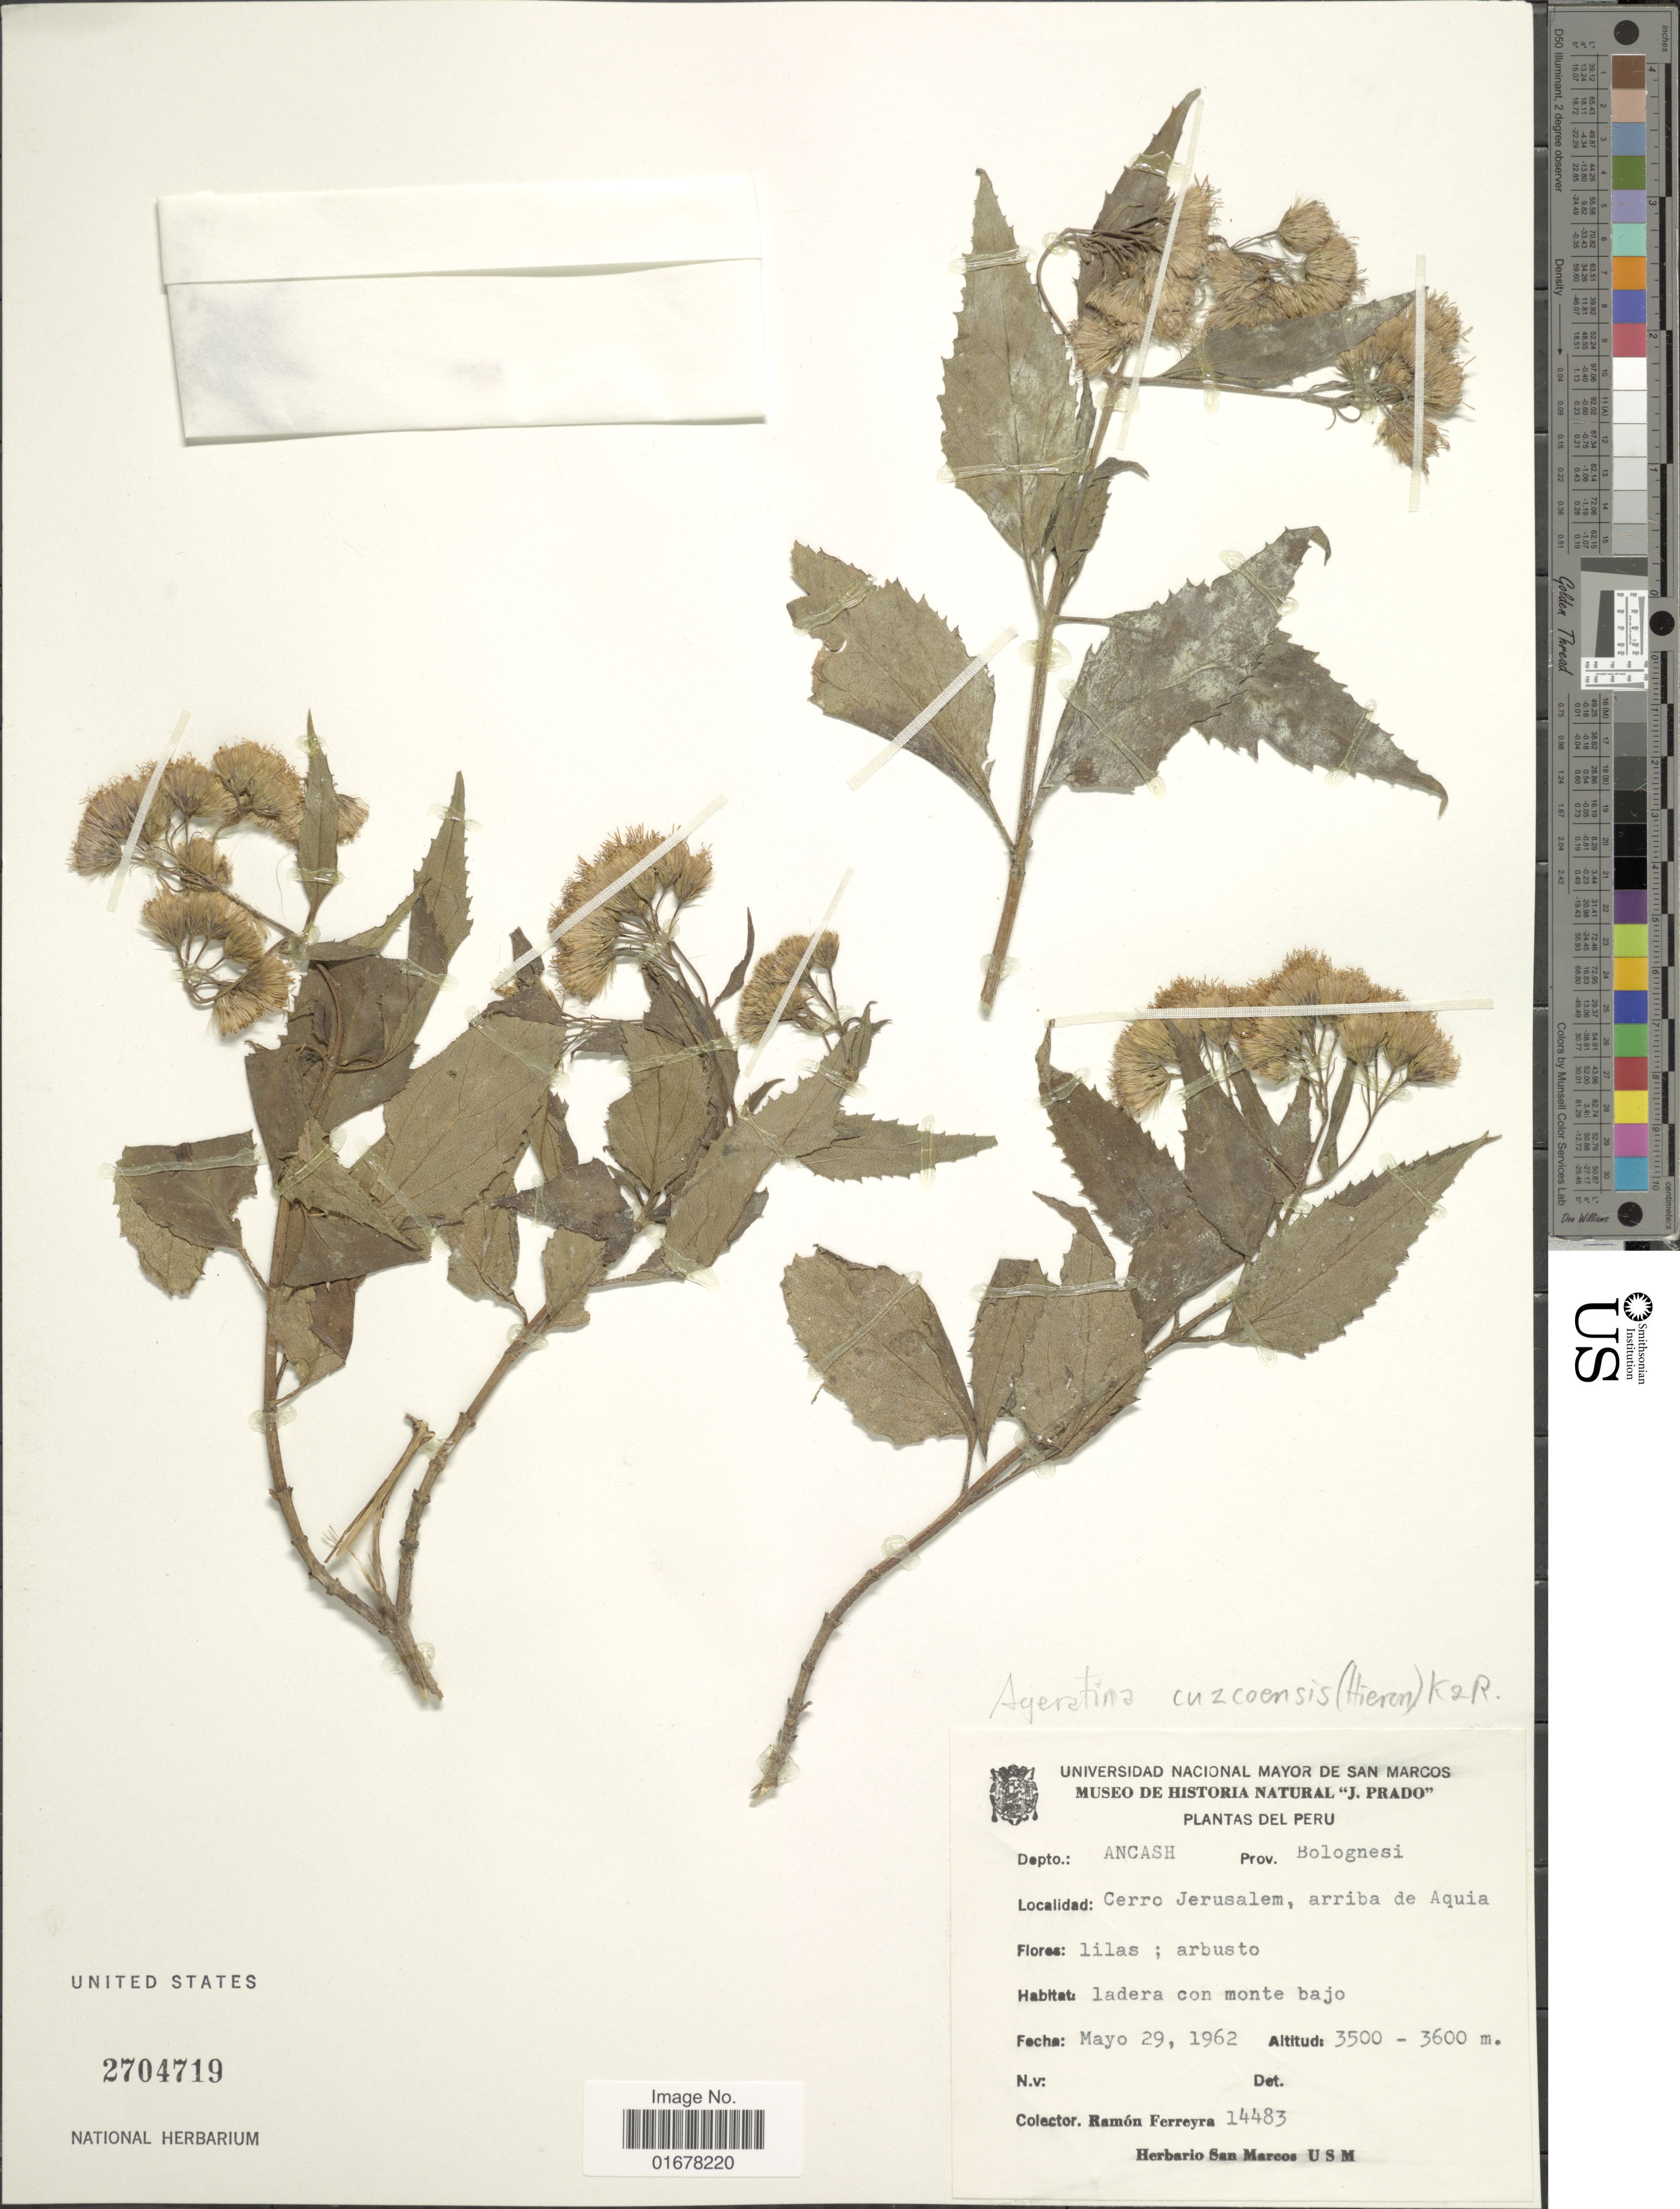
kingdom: Plantae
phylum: Tracheophyta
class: Magnoliopsida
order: Asterales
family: Asteraceae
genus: Ageratina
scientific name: Ageratina cuzcoensis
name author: (Hieron.) R.M. King & H. Rob.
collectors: R. A. Ferreyra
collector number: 14483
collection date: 1962-05-29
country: Peru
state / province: Ancash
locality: Depto.: Ancash, Prov.: Bolognesi, Cerro Jerusalem, arriba de Aquia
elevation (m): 3500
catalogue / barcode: US 2704719